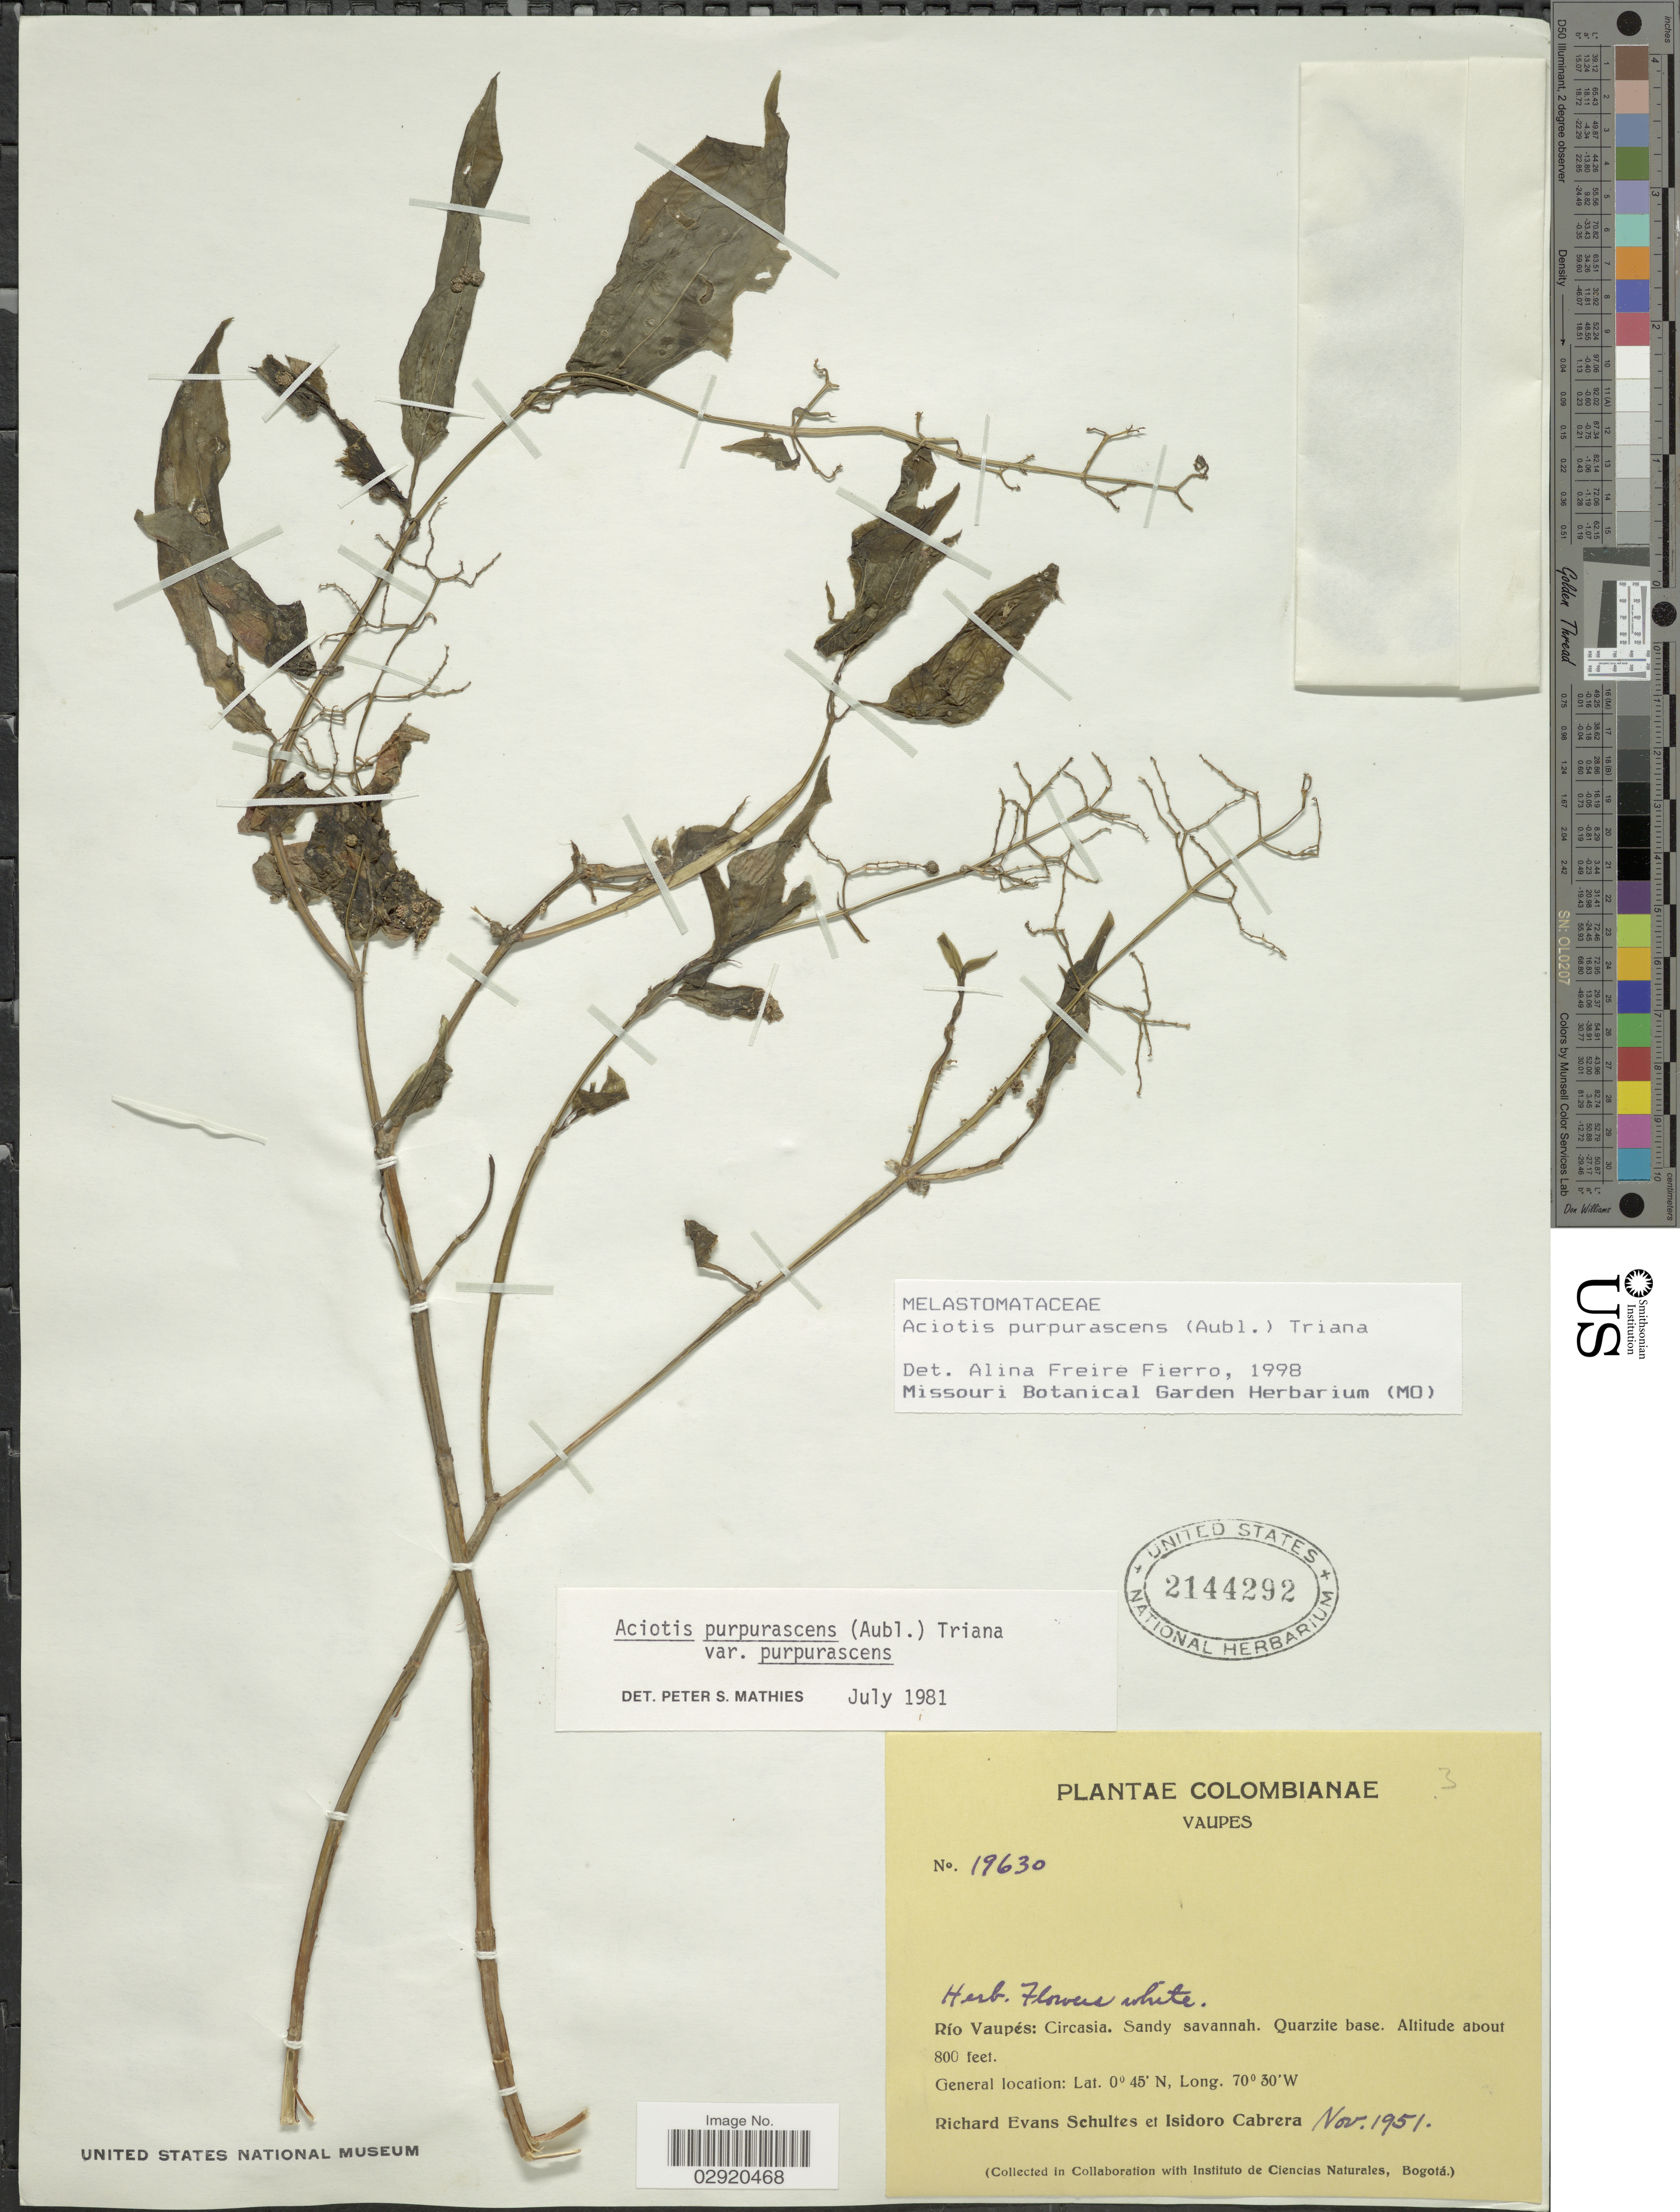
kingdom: Plantae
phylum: Tracheophyta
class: Magnoliopsida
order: Myrtales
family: Melastomataceae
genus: Aciotis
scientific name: Aciotis purpurascens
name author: (Aubl.) Triana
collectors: R. E. Schultes & I. Cabrera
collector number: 19630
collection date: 1951-11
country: Colombia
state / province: Vaupés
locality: Río Vaupés: Circasia, Sandy savannah.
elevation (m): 244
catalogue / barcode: US 2144292